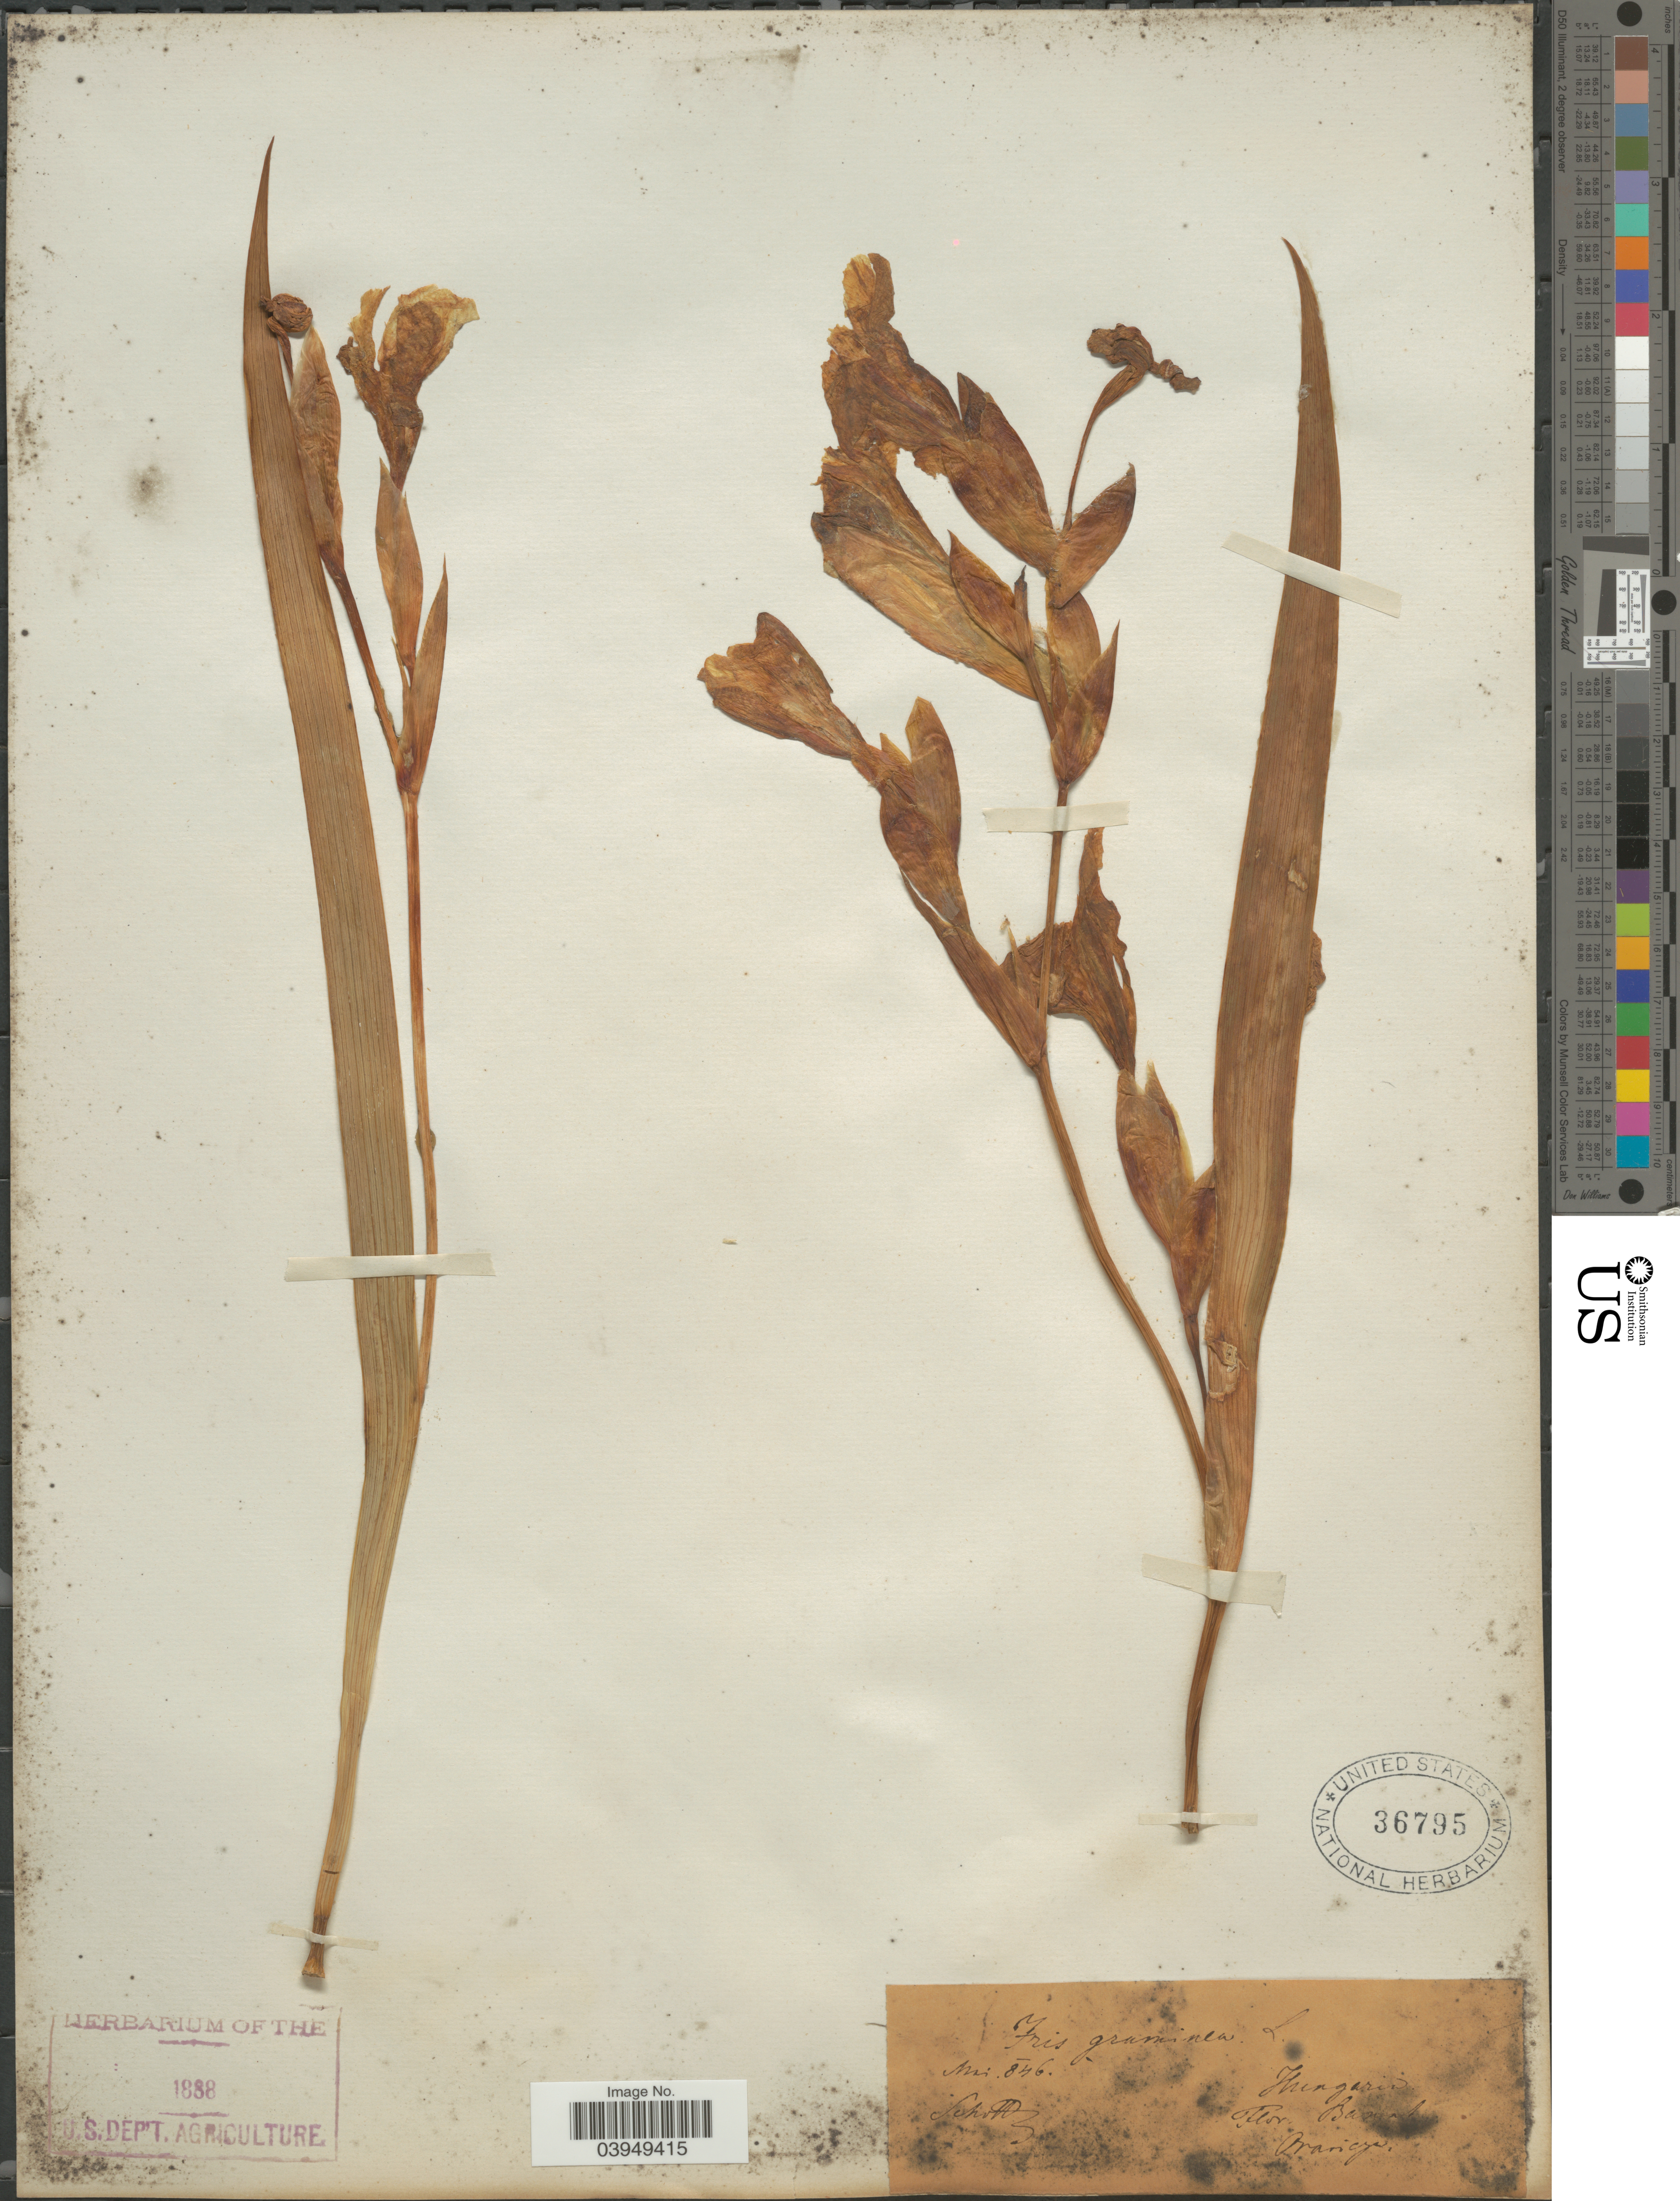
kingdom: Plantae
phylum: Tracheophyta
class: Liliopsida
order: Asparagales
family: Iridaceae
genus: Iris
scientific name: Iris graminea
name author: L.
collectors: -. Schottz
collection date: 1846-05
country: Hungary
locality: Banat Oranicza.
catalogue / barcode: US 36795